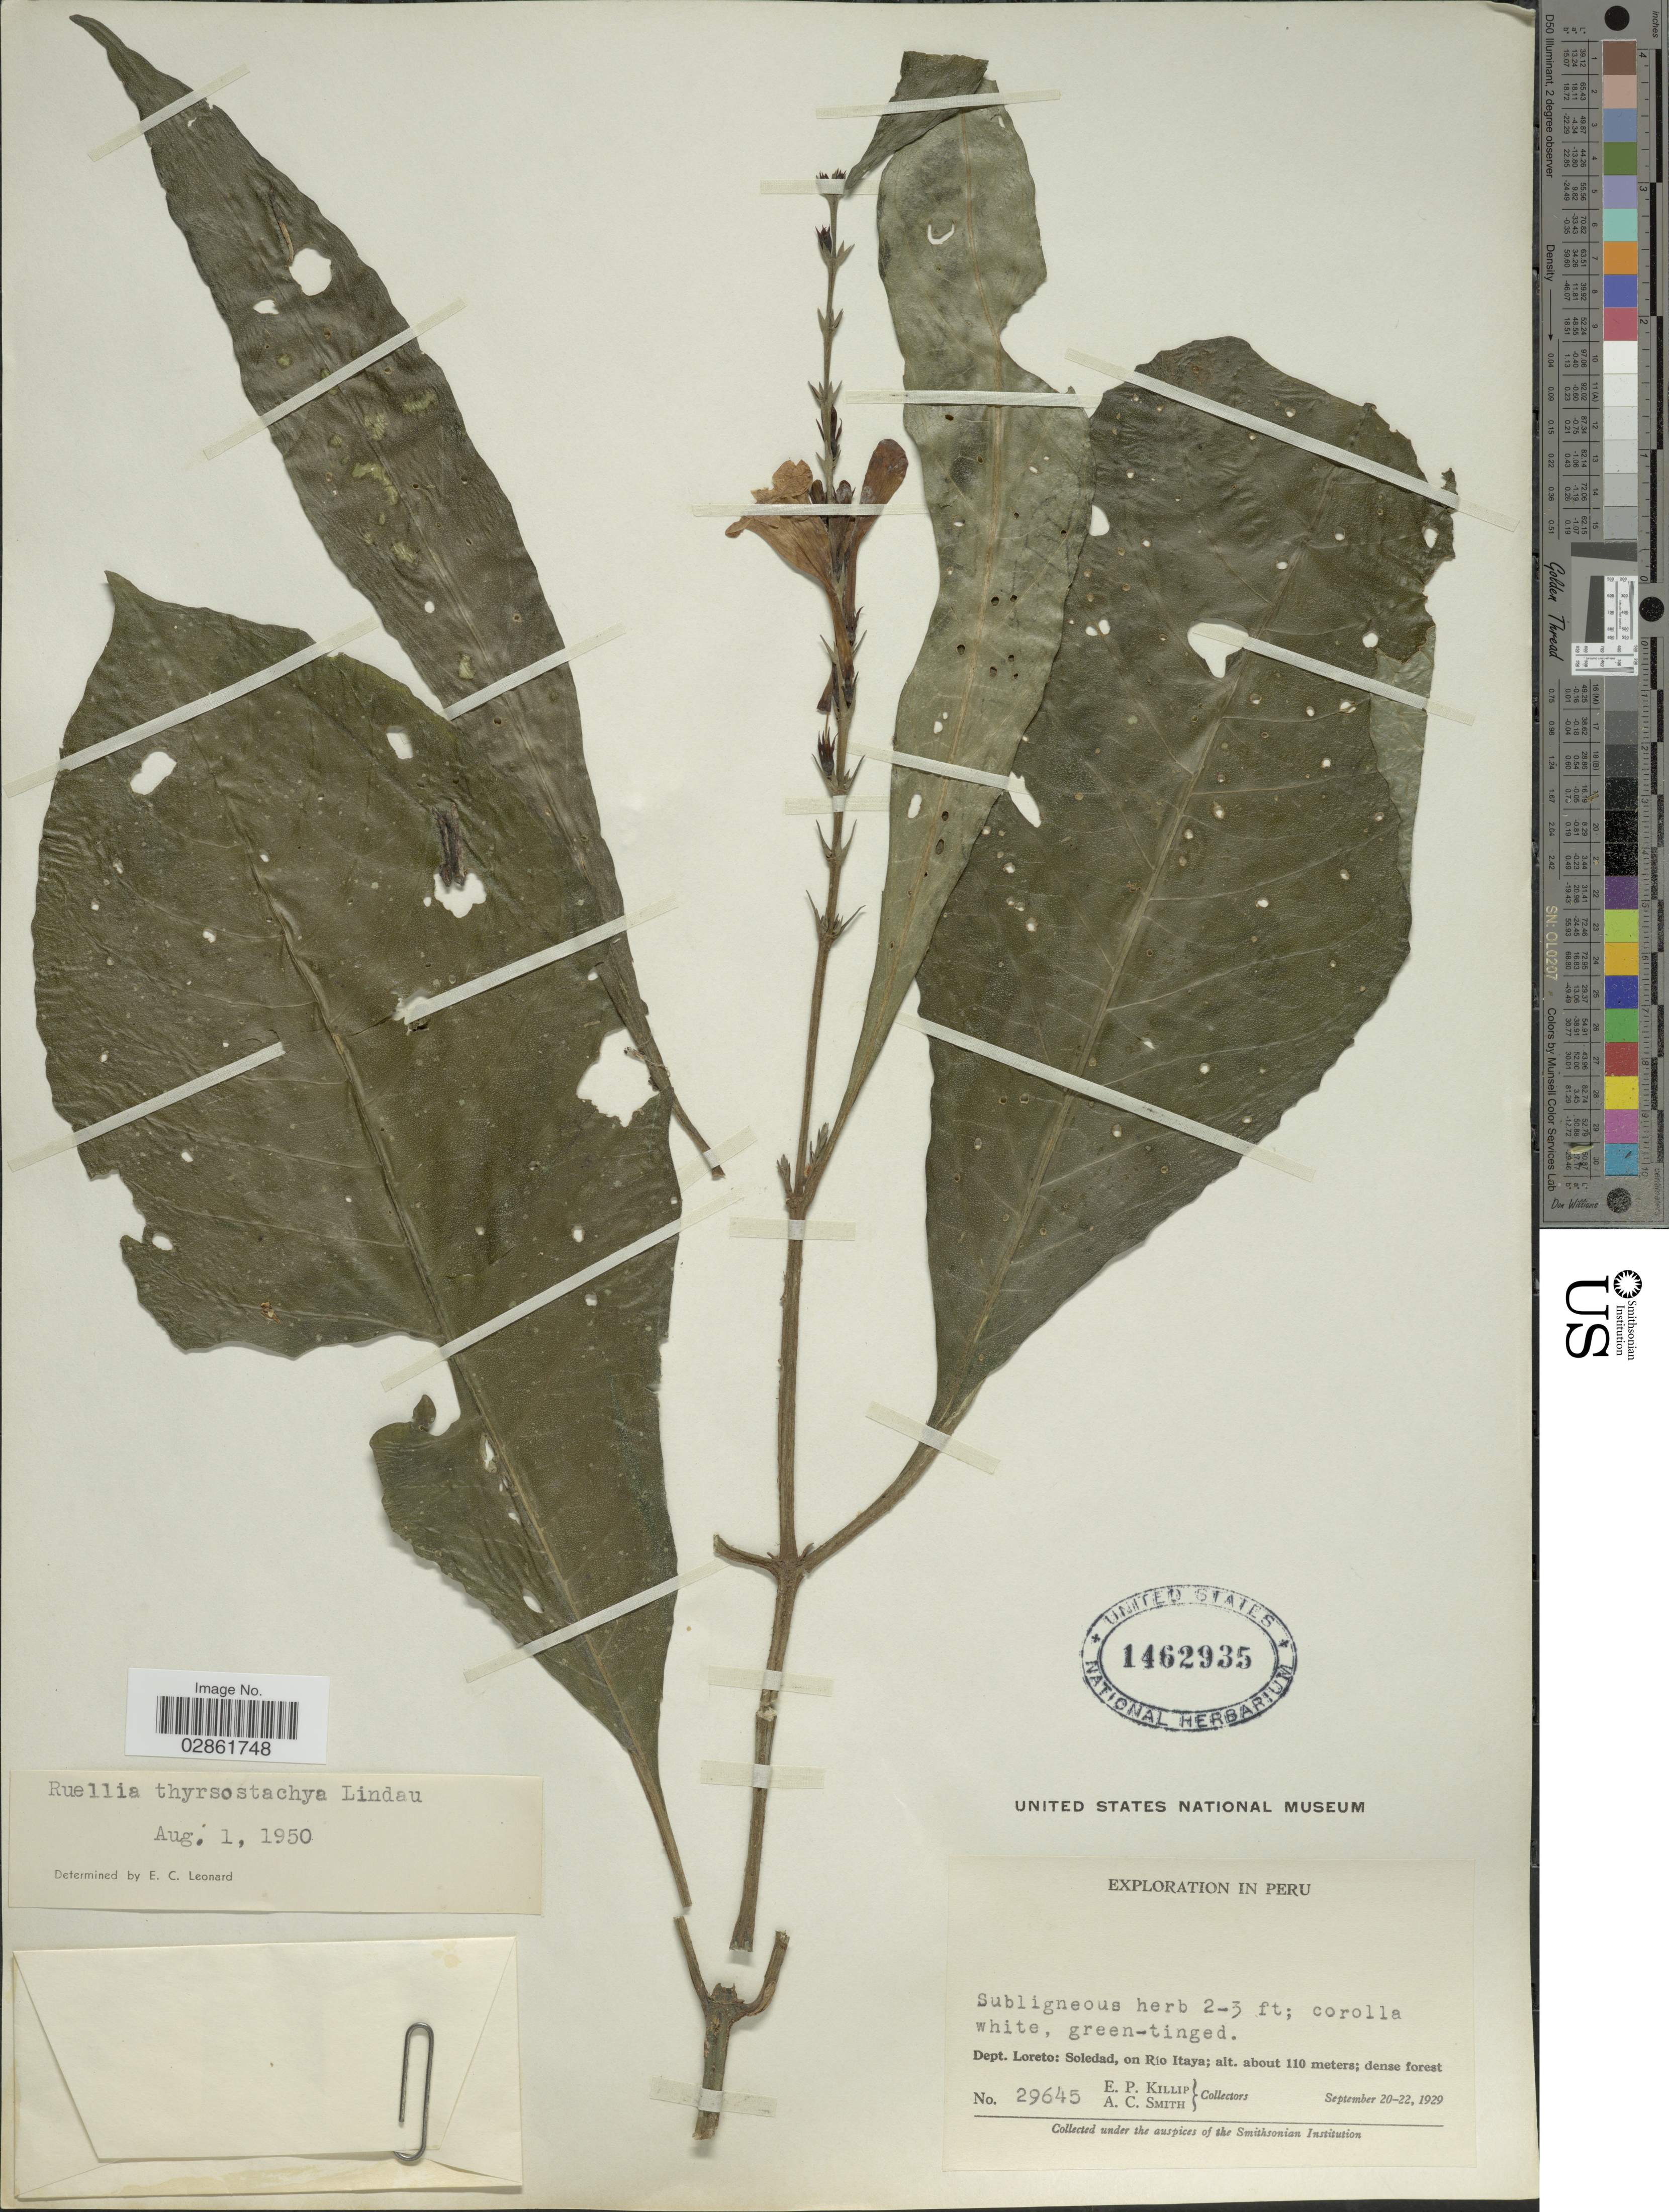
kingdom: Plantae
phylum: Tracheophyta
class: Magnoliopsida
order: Lamiales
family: Acanthaceae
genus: Ruellia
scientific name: Ruellia proxima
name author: Lindau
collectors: E. P. Killip & A. C. Smith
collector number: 29645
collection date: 1929-09-20/1929-09-22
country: Peru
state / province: Loreto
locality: Dept. Loreto: Soledad, on Río Itaya.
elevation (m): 110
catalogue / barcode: US 1462935